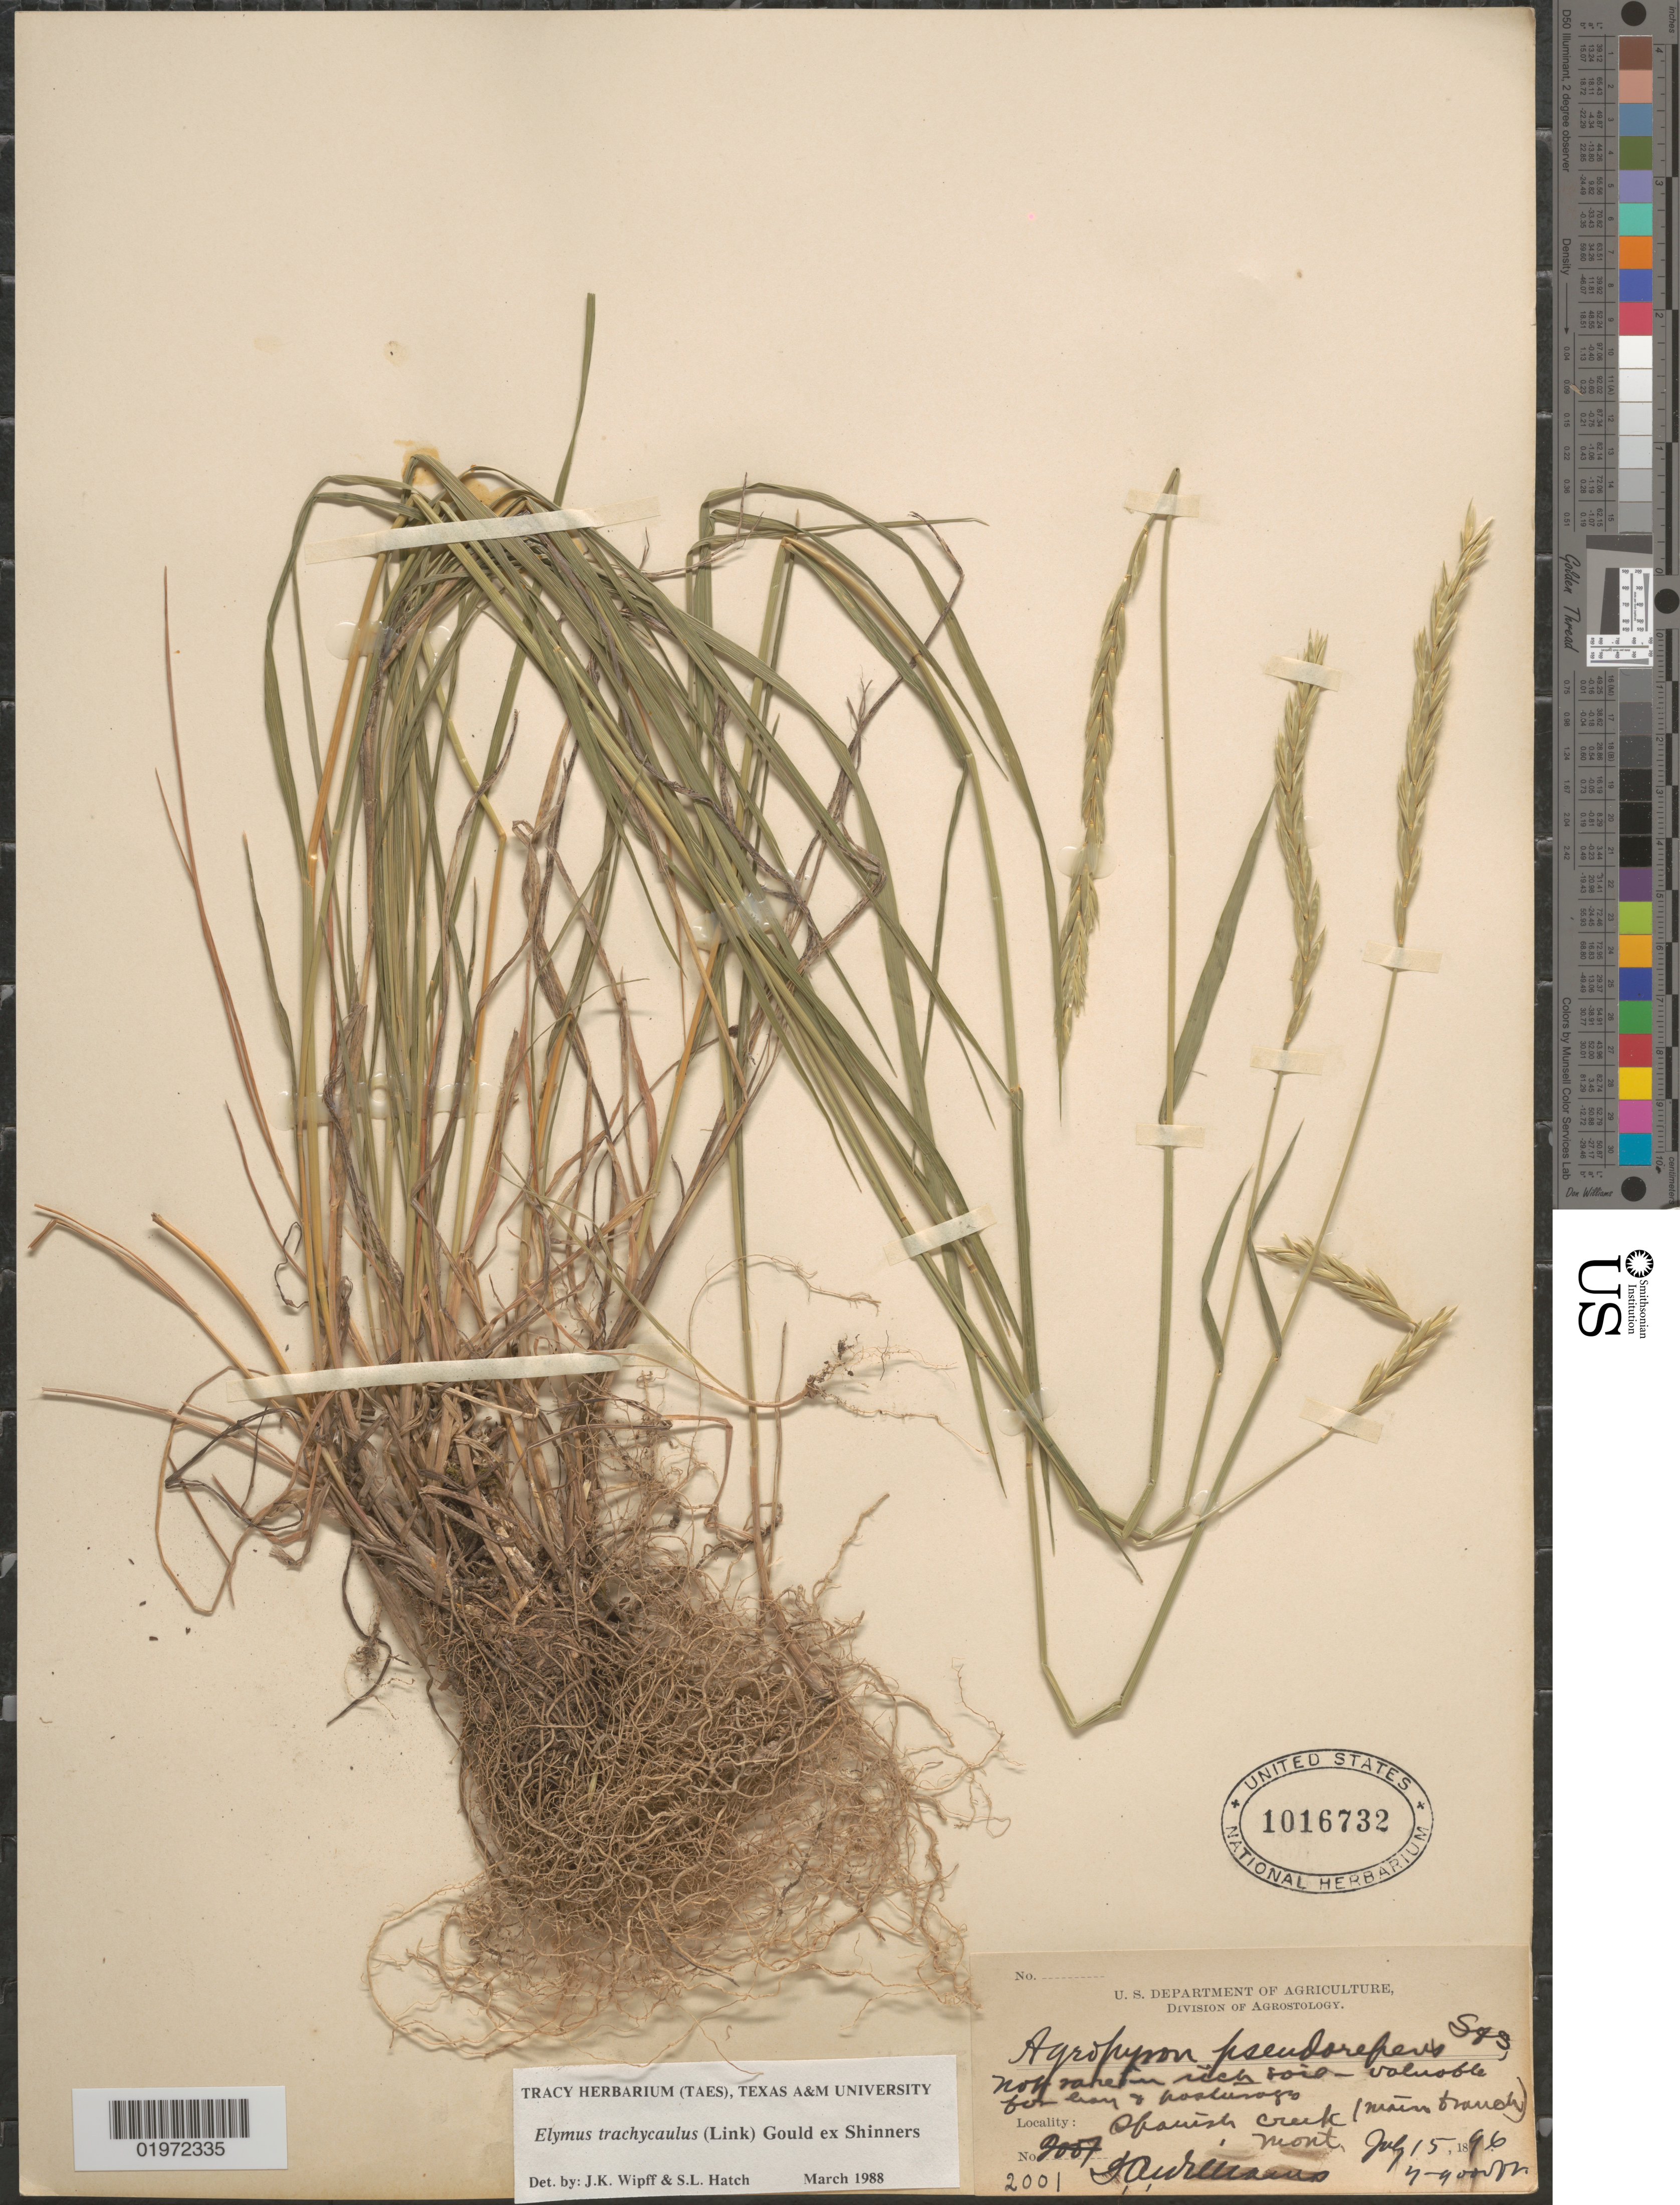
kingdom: Plantae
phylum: Tracheophyta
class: Liliopsida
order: Poales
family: Poaceae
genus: Elymus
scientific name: Elymus trachycaulus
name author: (Link) Gould ex Shinners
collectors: J. A. Williams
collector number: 2001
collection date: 1896-07-15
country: United States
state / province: Montana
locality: Spanish Creek (main branch).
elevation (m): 2134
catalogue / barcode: US 1016732